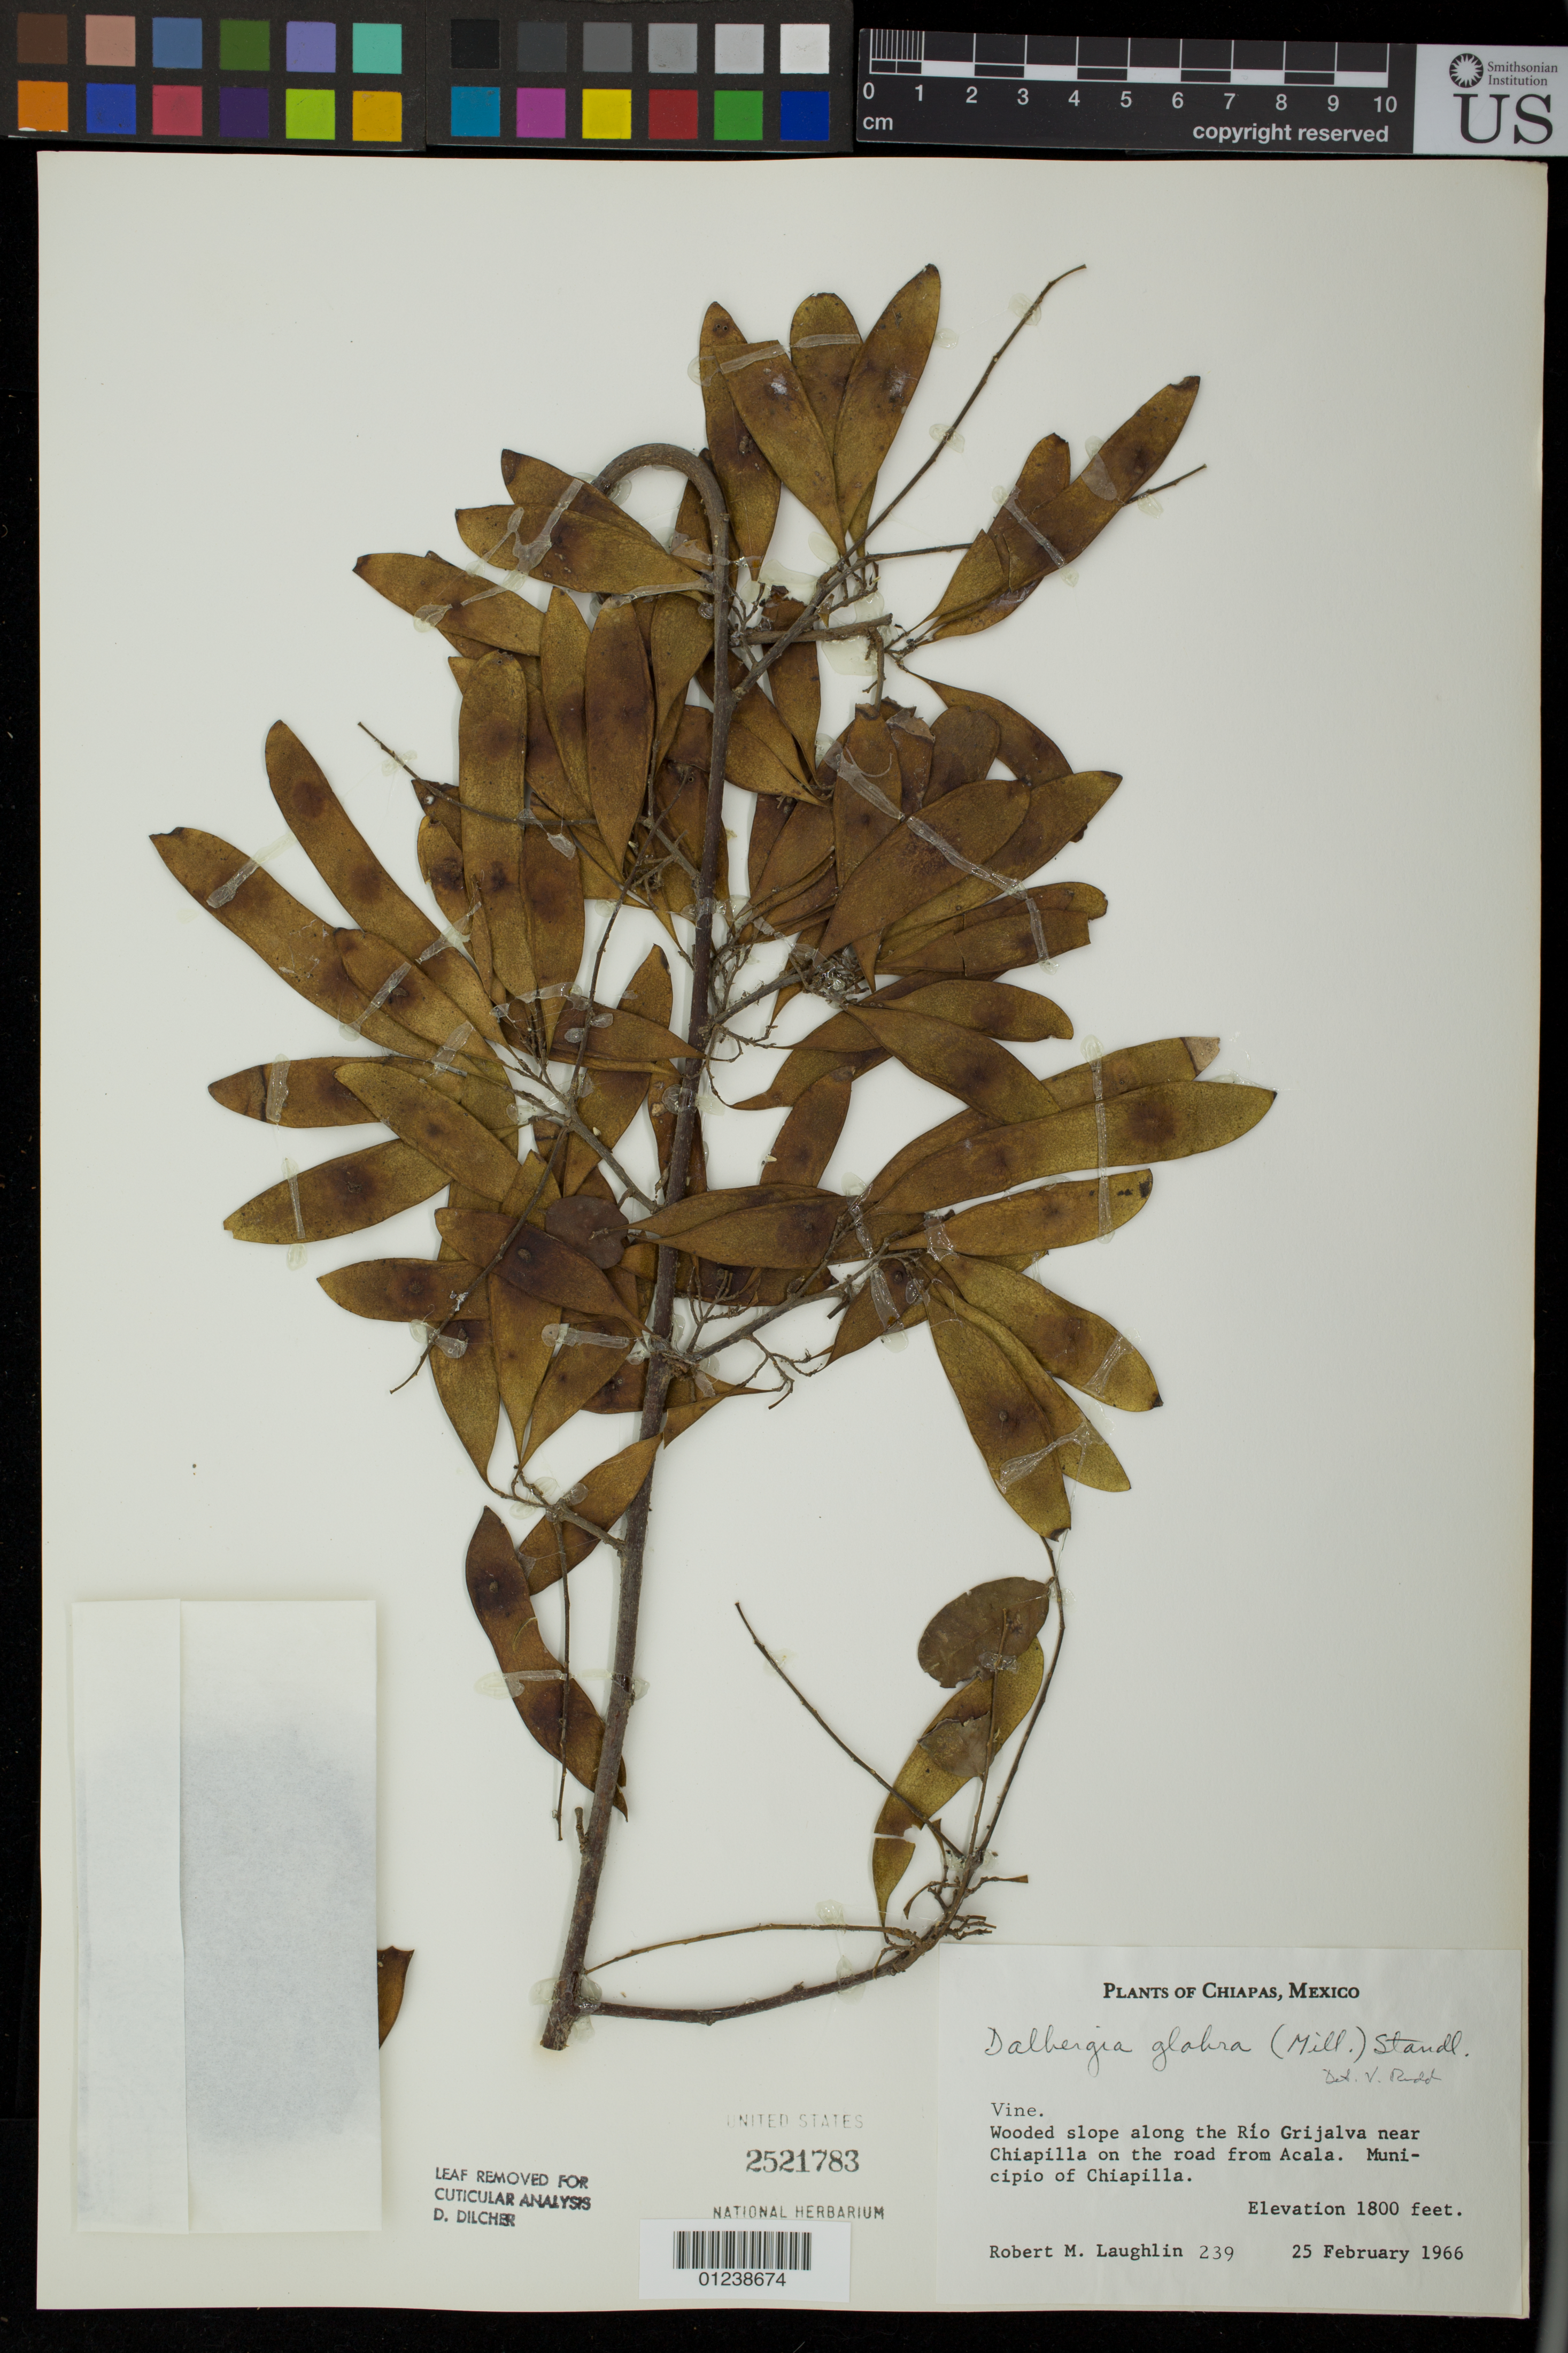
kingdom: Plantae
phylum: Tracheophyta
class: Magnoliopsida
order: Fabales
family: Fabaceae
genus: Dalbergia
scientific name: Dalbergia glabra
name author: (Mill.) Standl.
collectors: R. M. Laughlin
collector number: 239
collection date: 1966-02-25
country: Mexico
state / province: Chiapas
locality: Wooded slope along the Rio Grijalva near Chiapilla on the road from Acala. Municipio of Chiapilla.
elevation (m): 549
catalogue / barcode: US 2521783